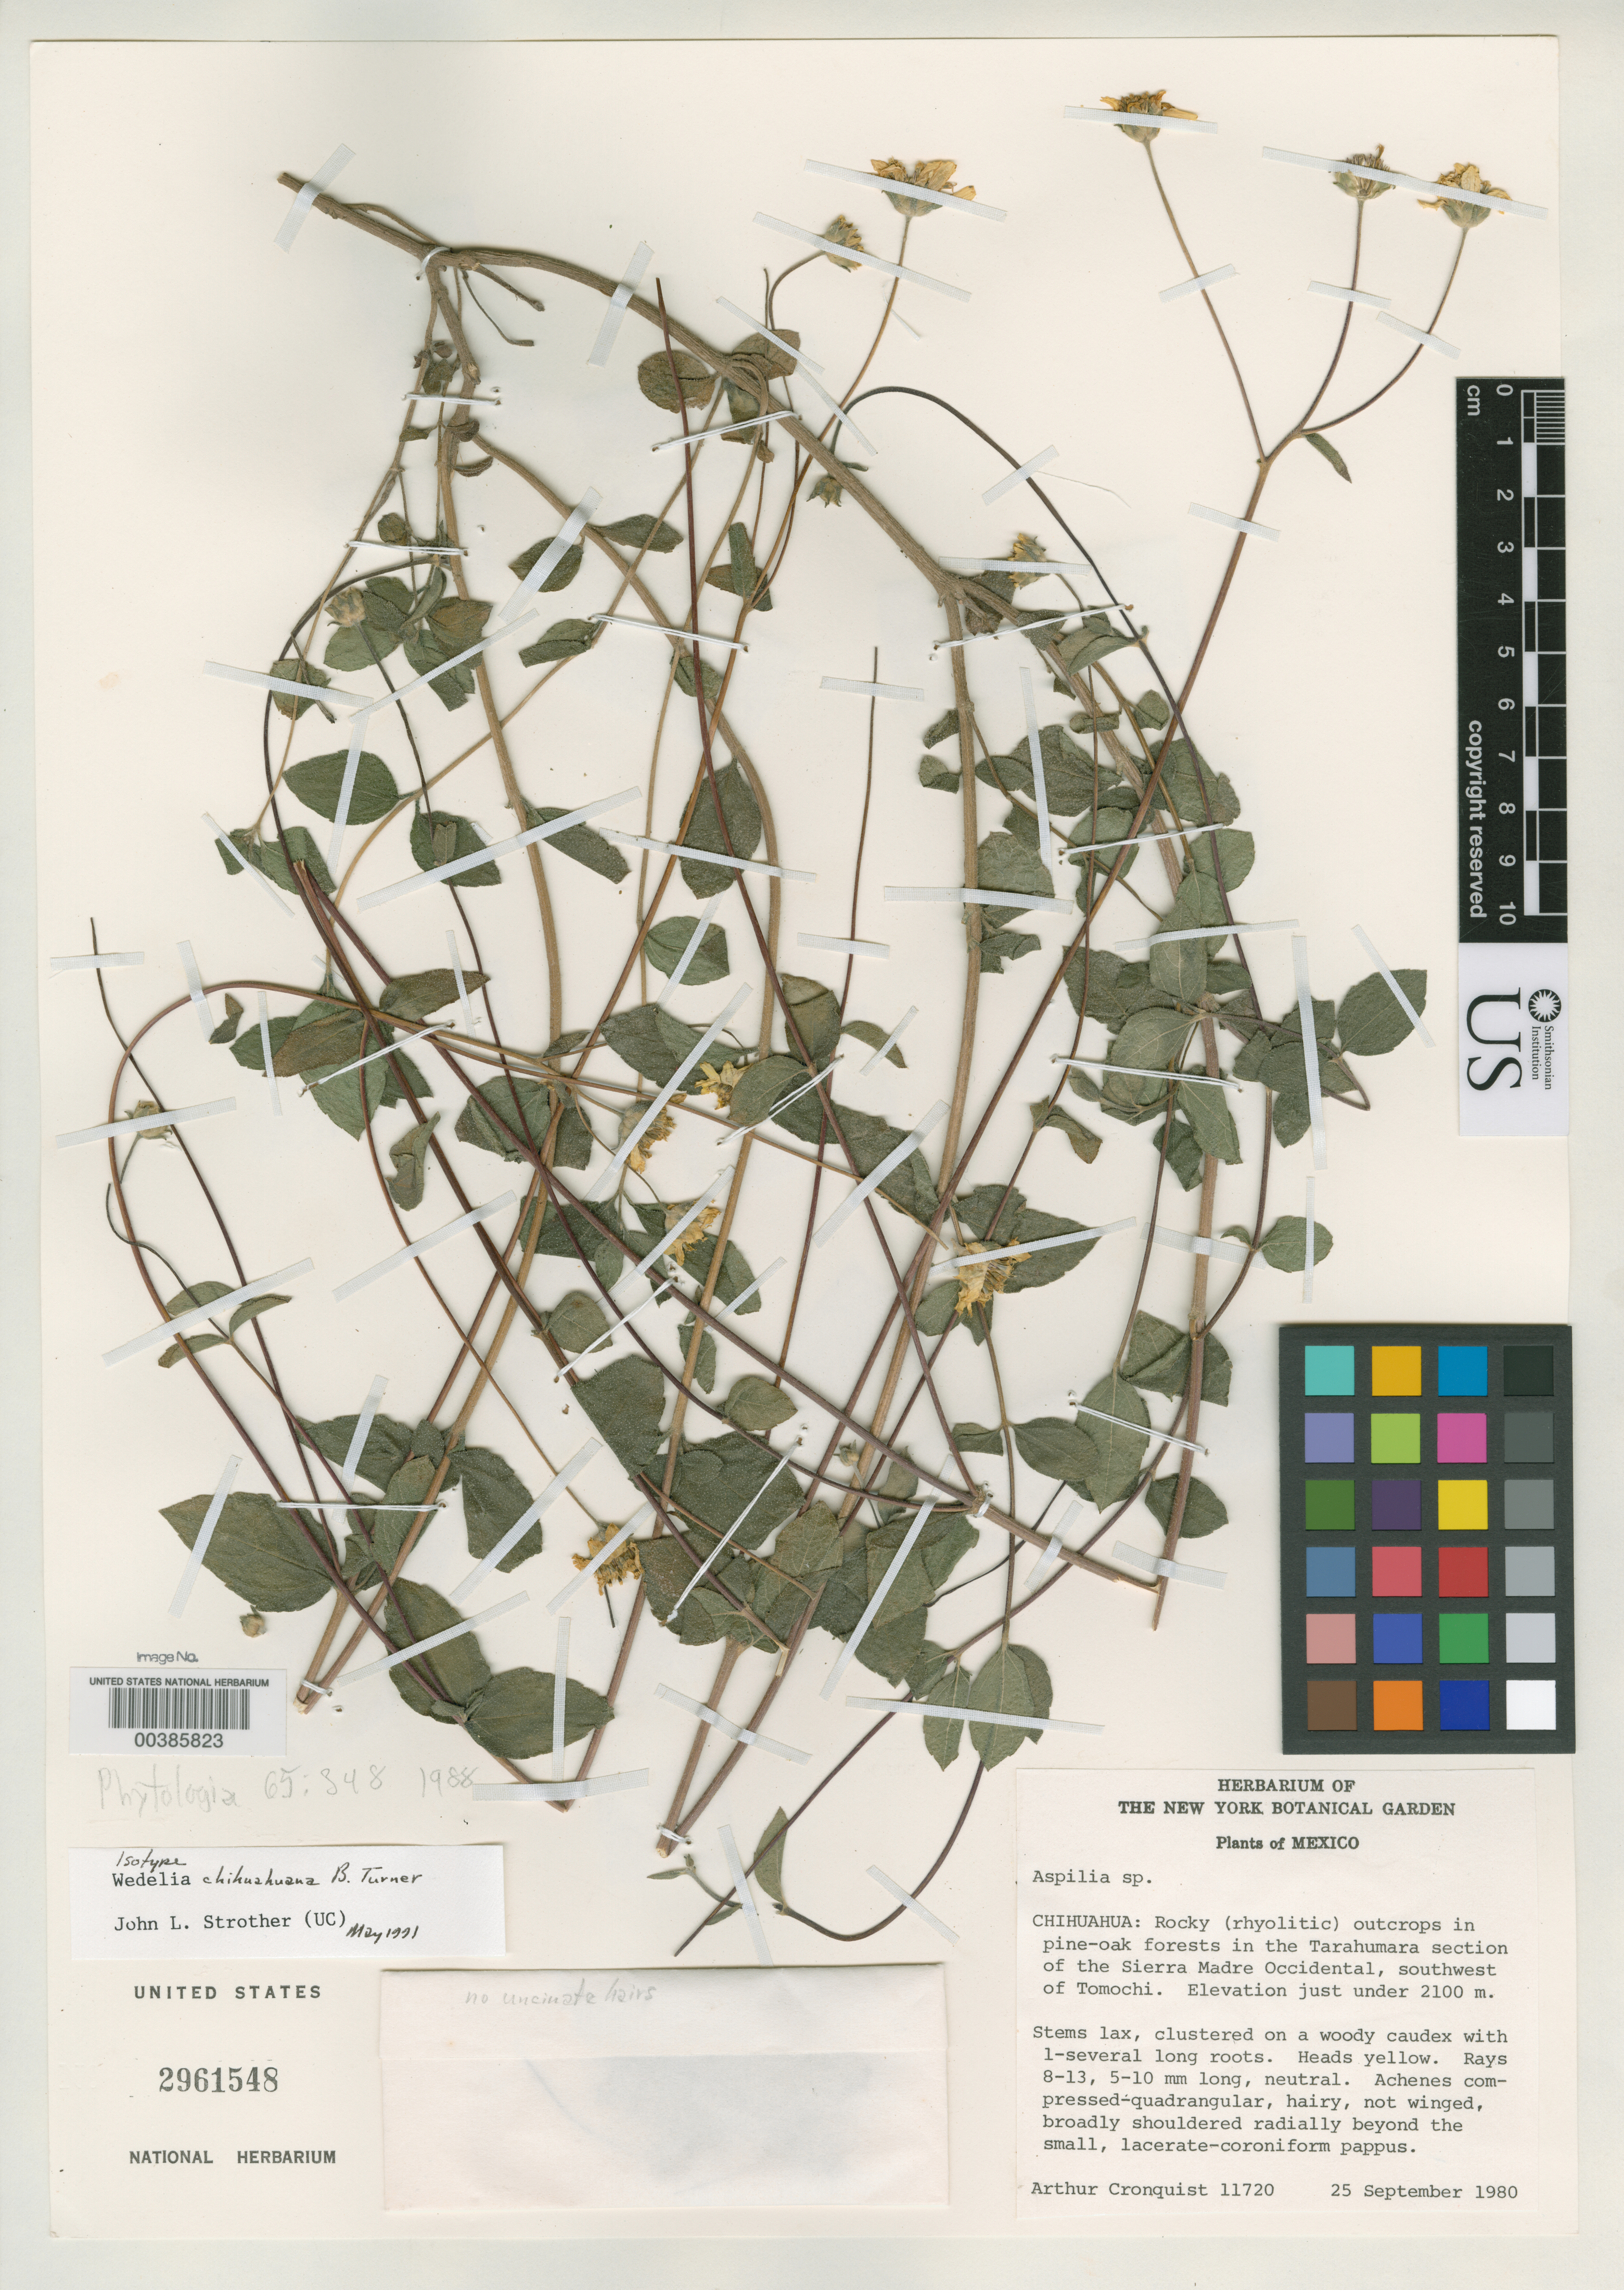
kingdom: Plantae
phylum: Tracheophyta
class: Magnoliopsida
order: Asterales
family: Asteraceae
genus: Wedelia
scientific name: Wedelia chihuahuana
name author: B.L. Turner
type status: Isotype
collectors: A. J. Cronquist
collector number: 11720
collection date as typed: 25 Sep 1980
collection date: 1980-09-25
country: Mexico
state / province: Chihuahua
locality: Tarahumara section of Sierra Madre Occidental, SW of Tomochi.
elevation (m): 2100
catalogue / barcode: US 2961548